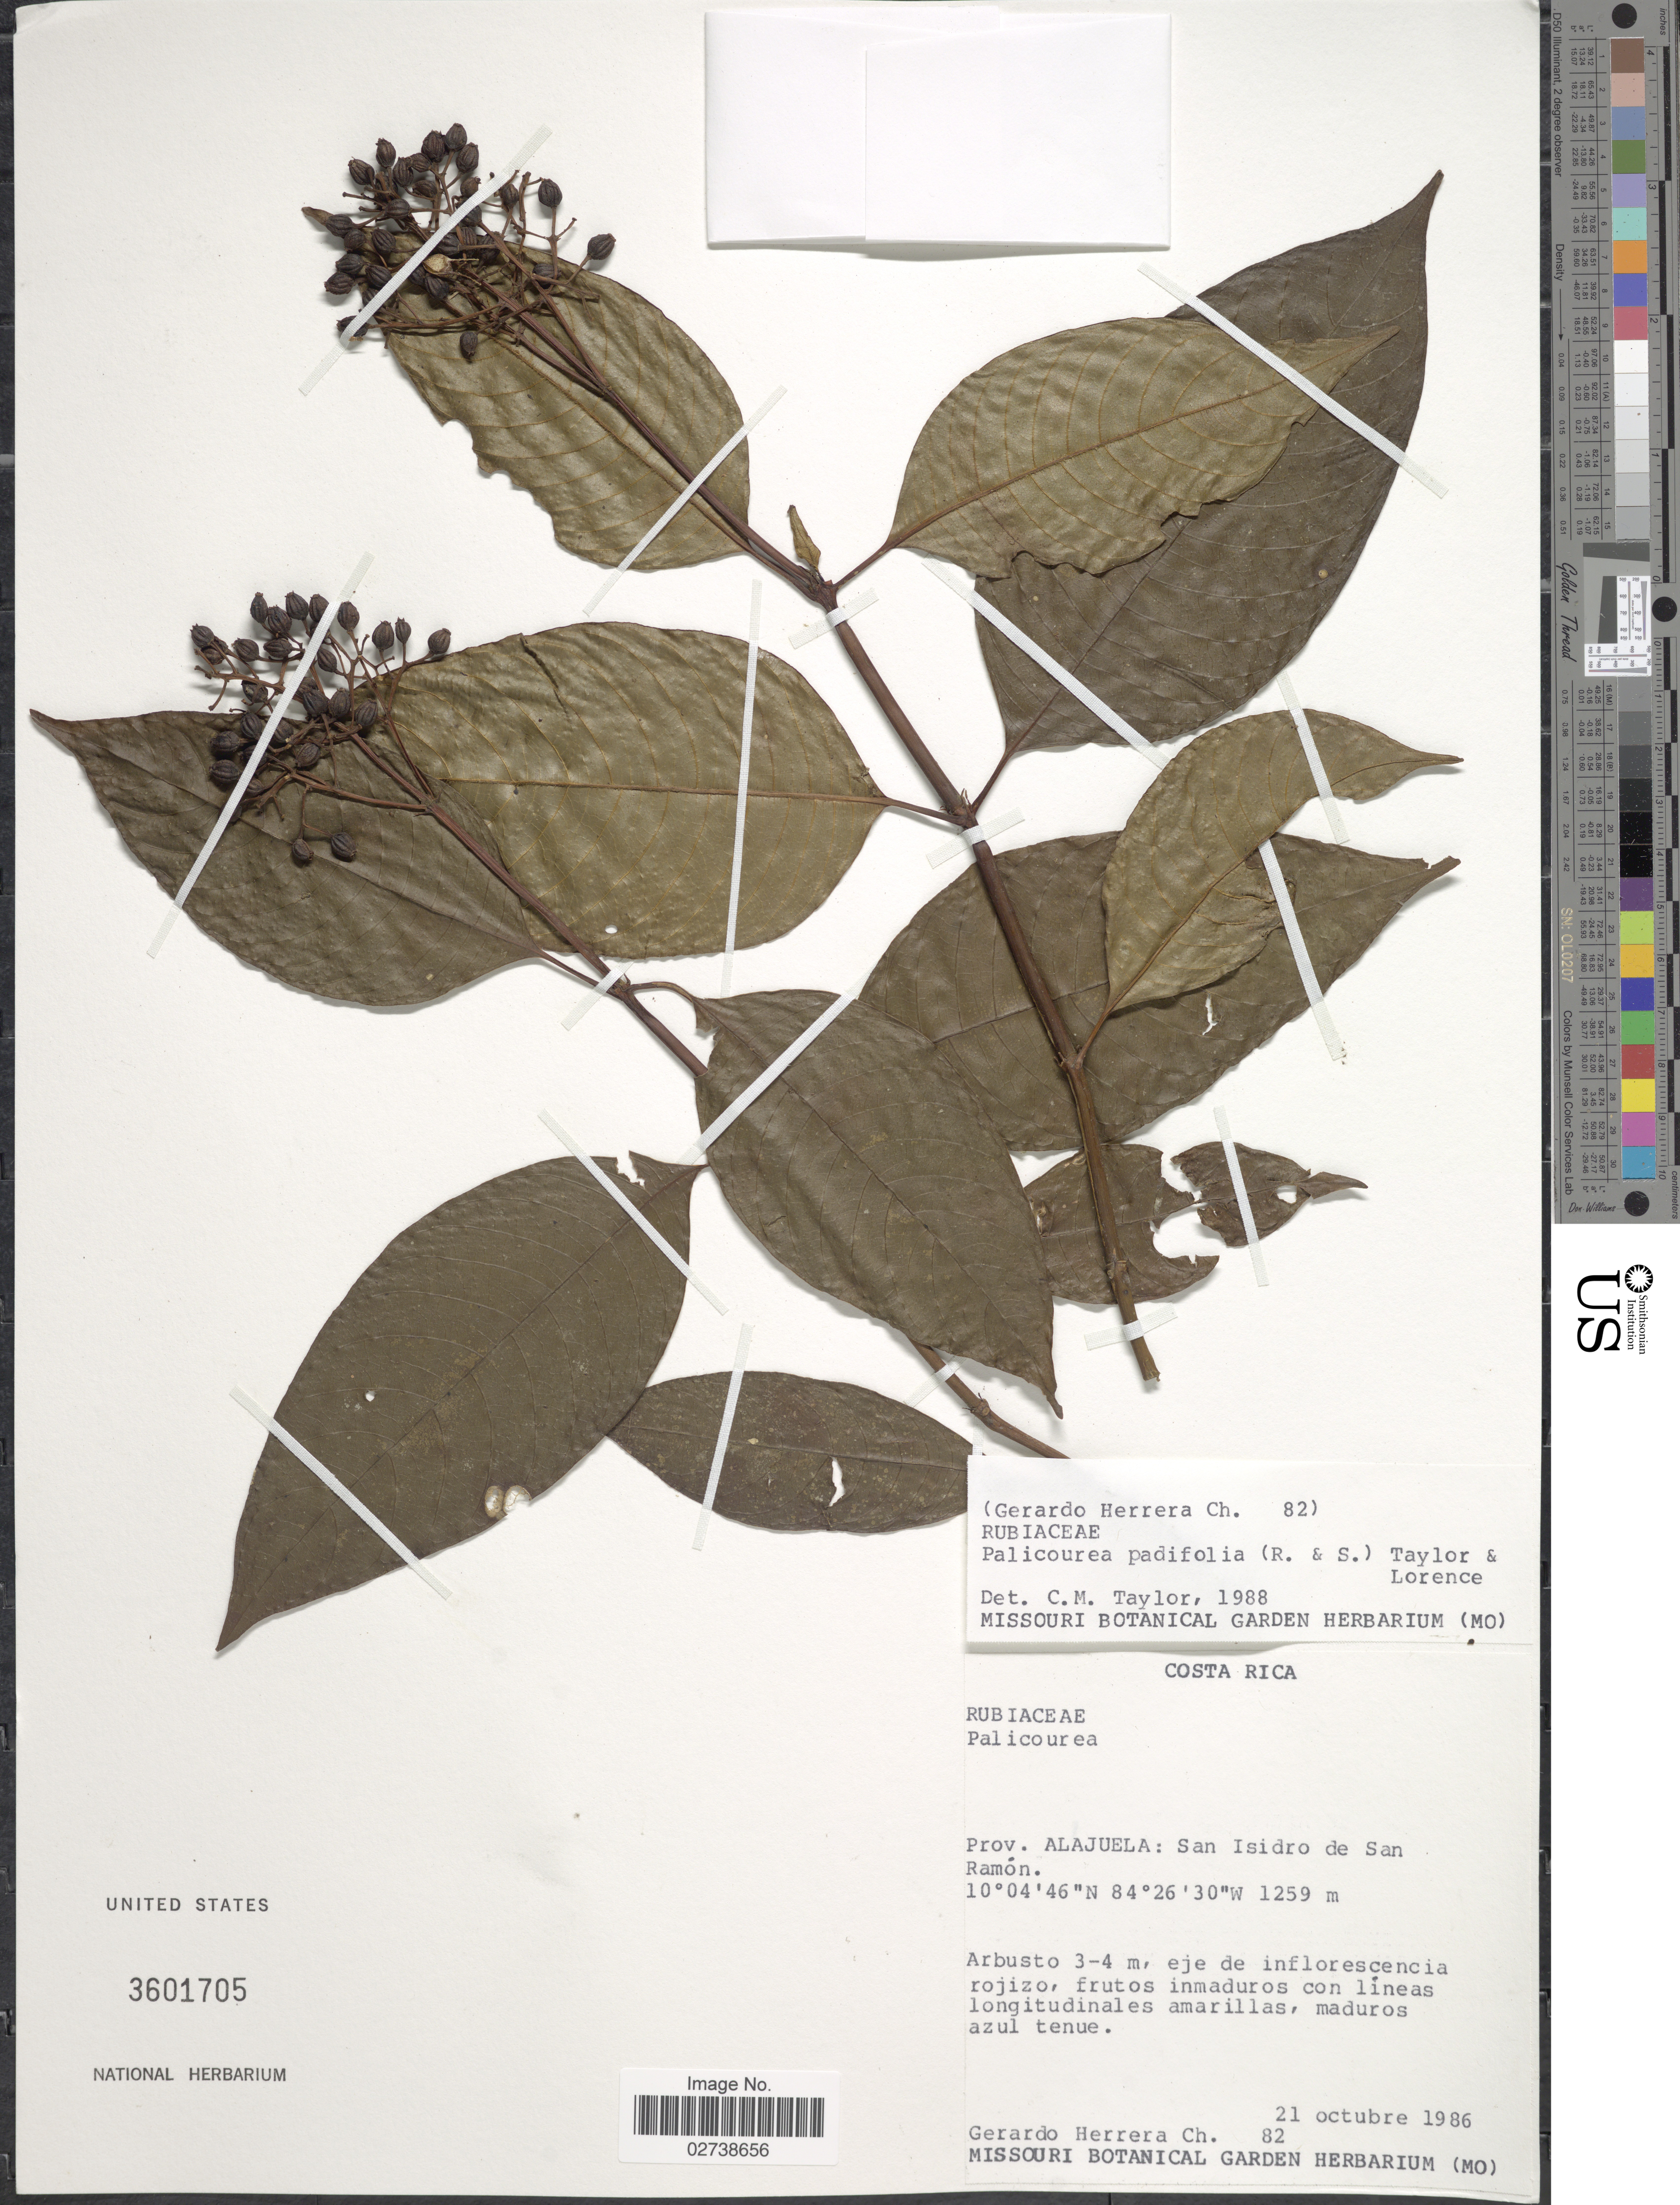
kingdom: Plantae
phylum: Tracheophyta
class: Magnoliopsida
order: Gentianales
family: Rubiaceae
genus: Palicourea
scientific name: Palicourea padifolia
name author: (Humb. & Bonpl. ex Roem. & Schult.) C.M. Taylor & Lorence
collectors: G. Herrera Ch.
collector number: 82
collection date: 1986-10-21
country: Costa Rica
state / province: Alajuela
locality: San Isidro de San Ramón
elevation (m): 1259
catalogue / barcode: US 3601705